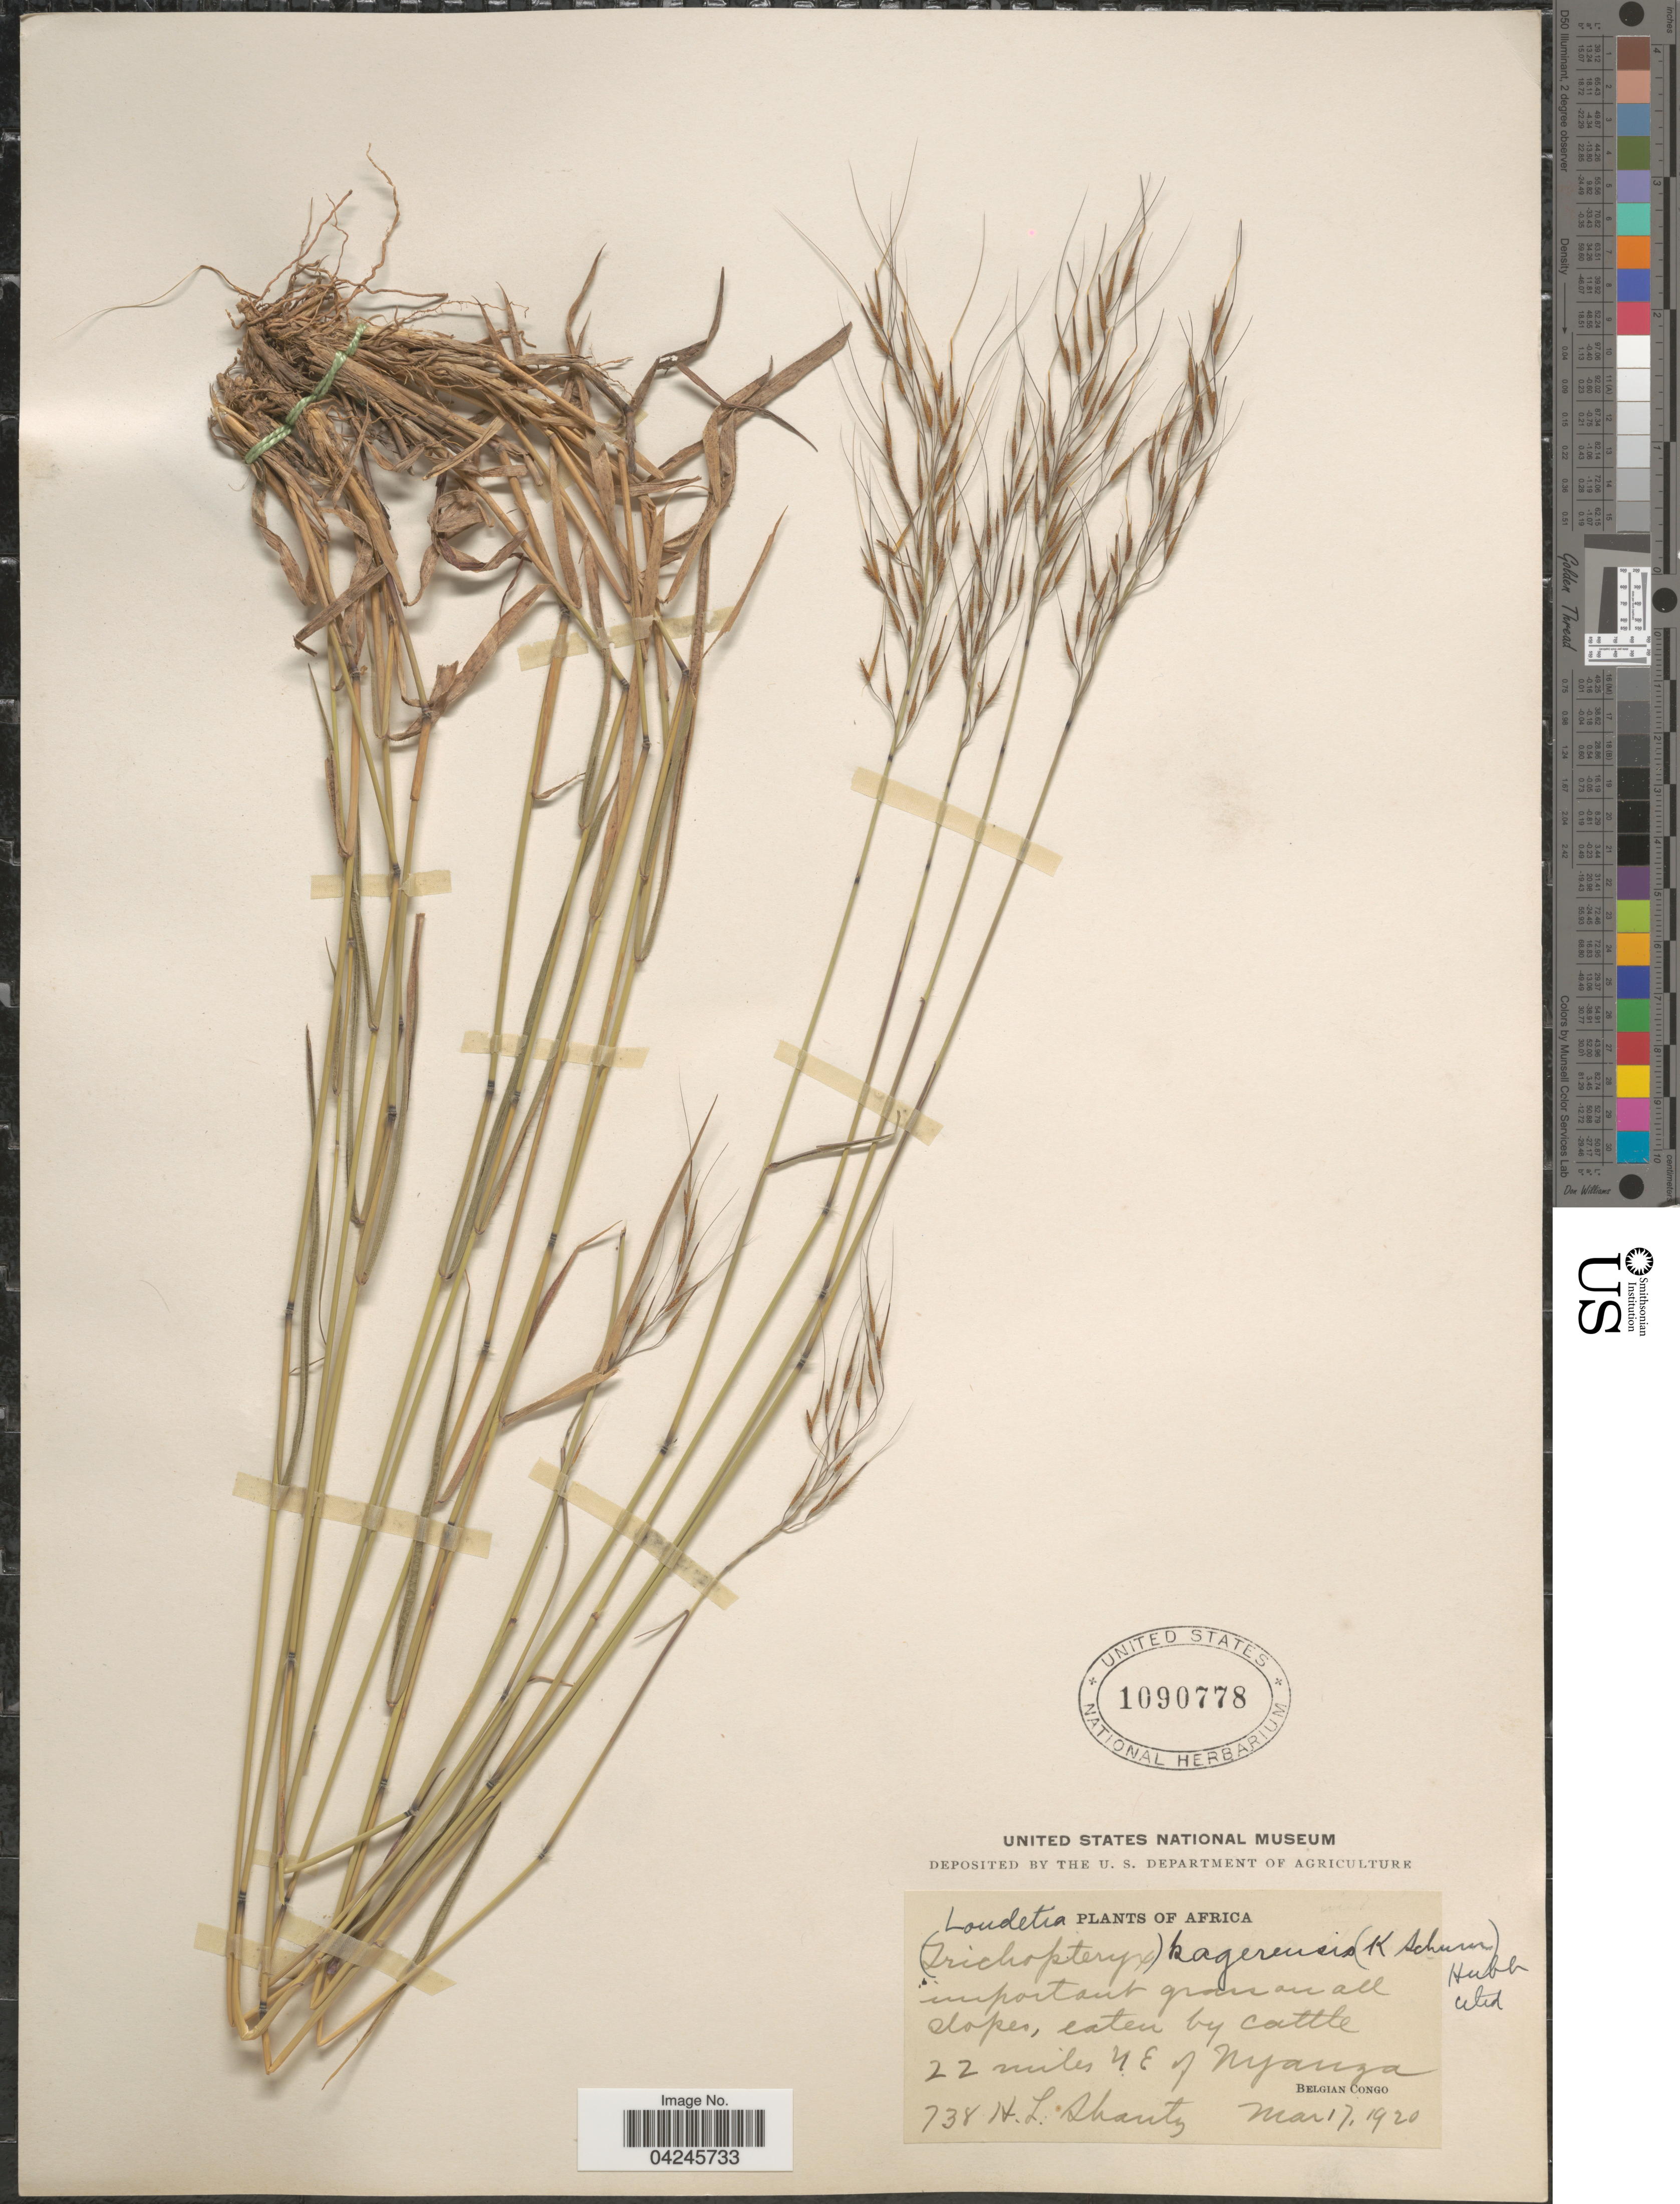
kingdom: Plantae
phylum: Tracheophyta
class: Liliopsida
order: Poales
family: Poaceae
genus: Loudetia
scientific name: Loudetia kagerensis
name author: (K. Schum.) Hutch.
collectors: H. Shantz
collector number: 738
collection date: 1920-03-17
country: Congo, Democratic Republic of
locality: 22 miles NE of Nyanza. Belgian Congo.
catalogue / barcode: US 1090778